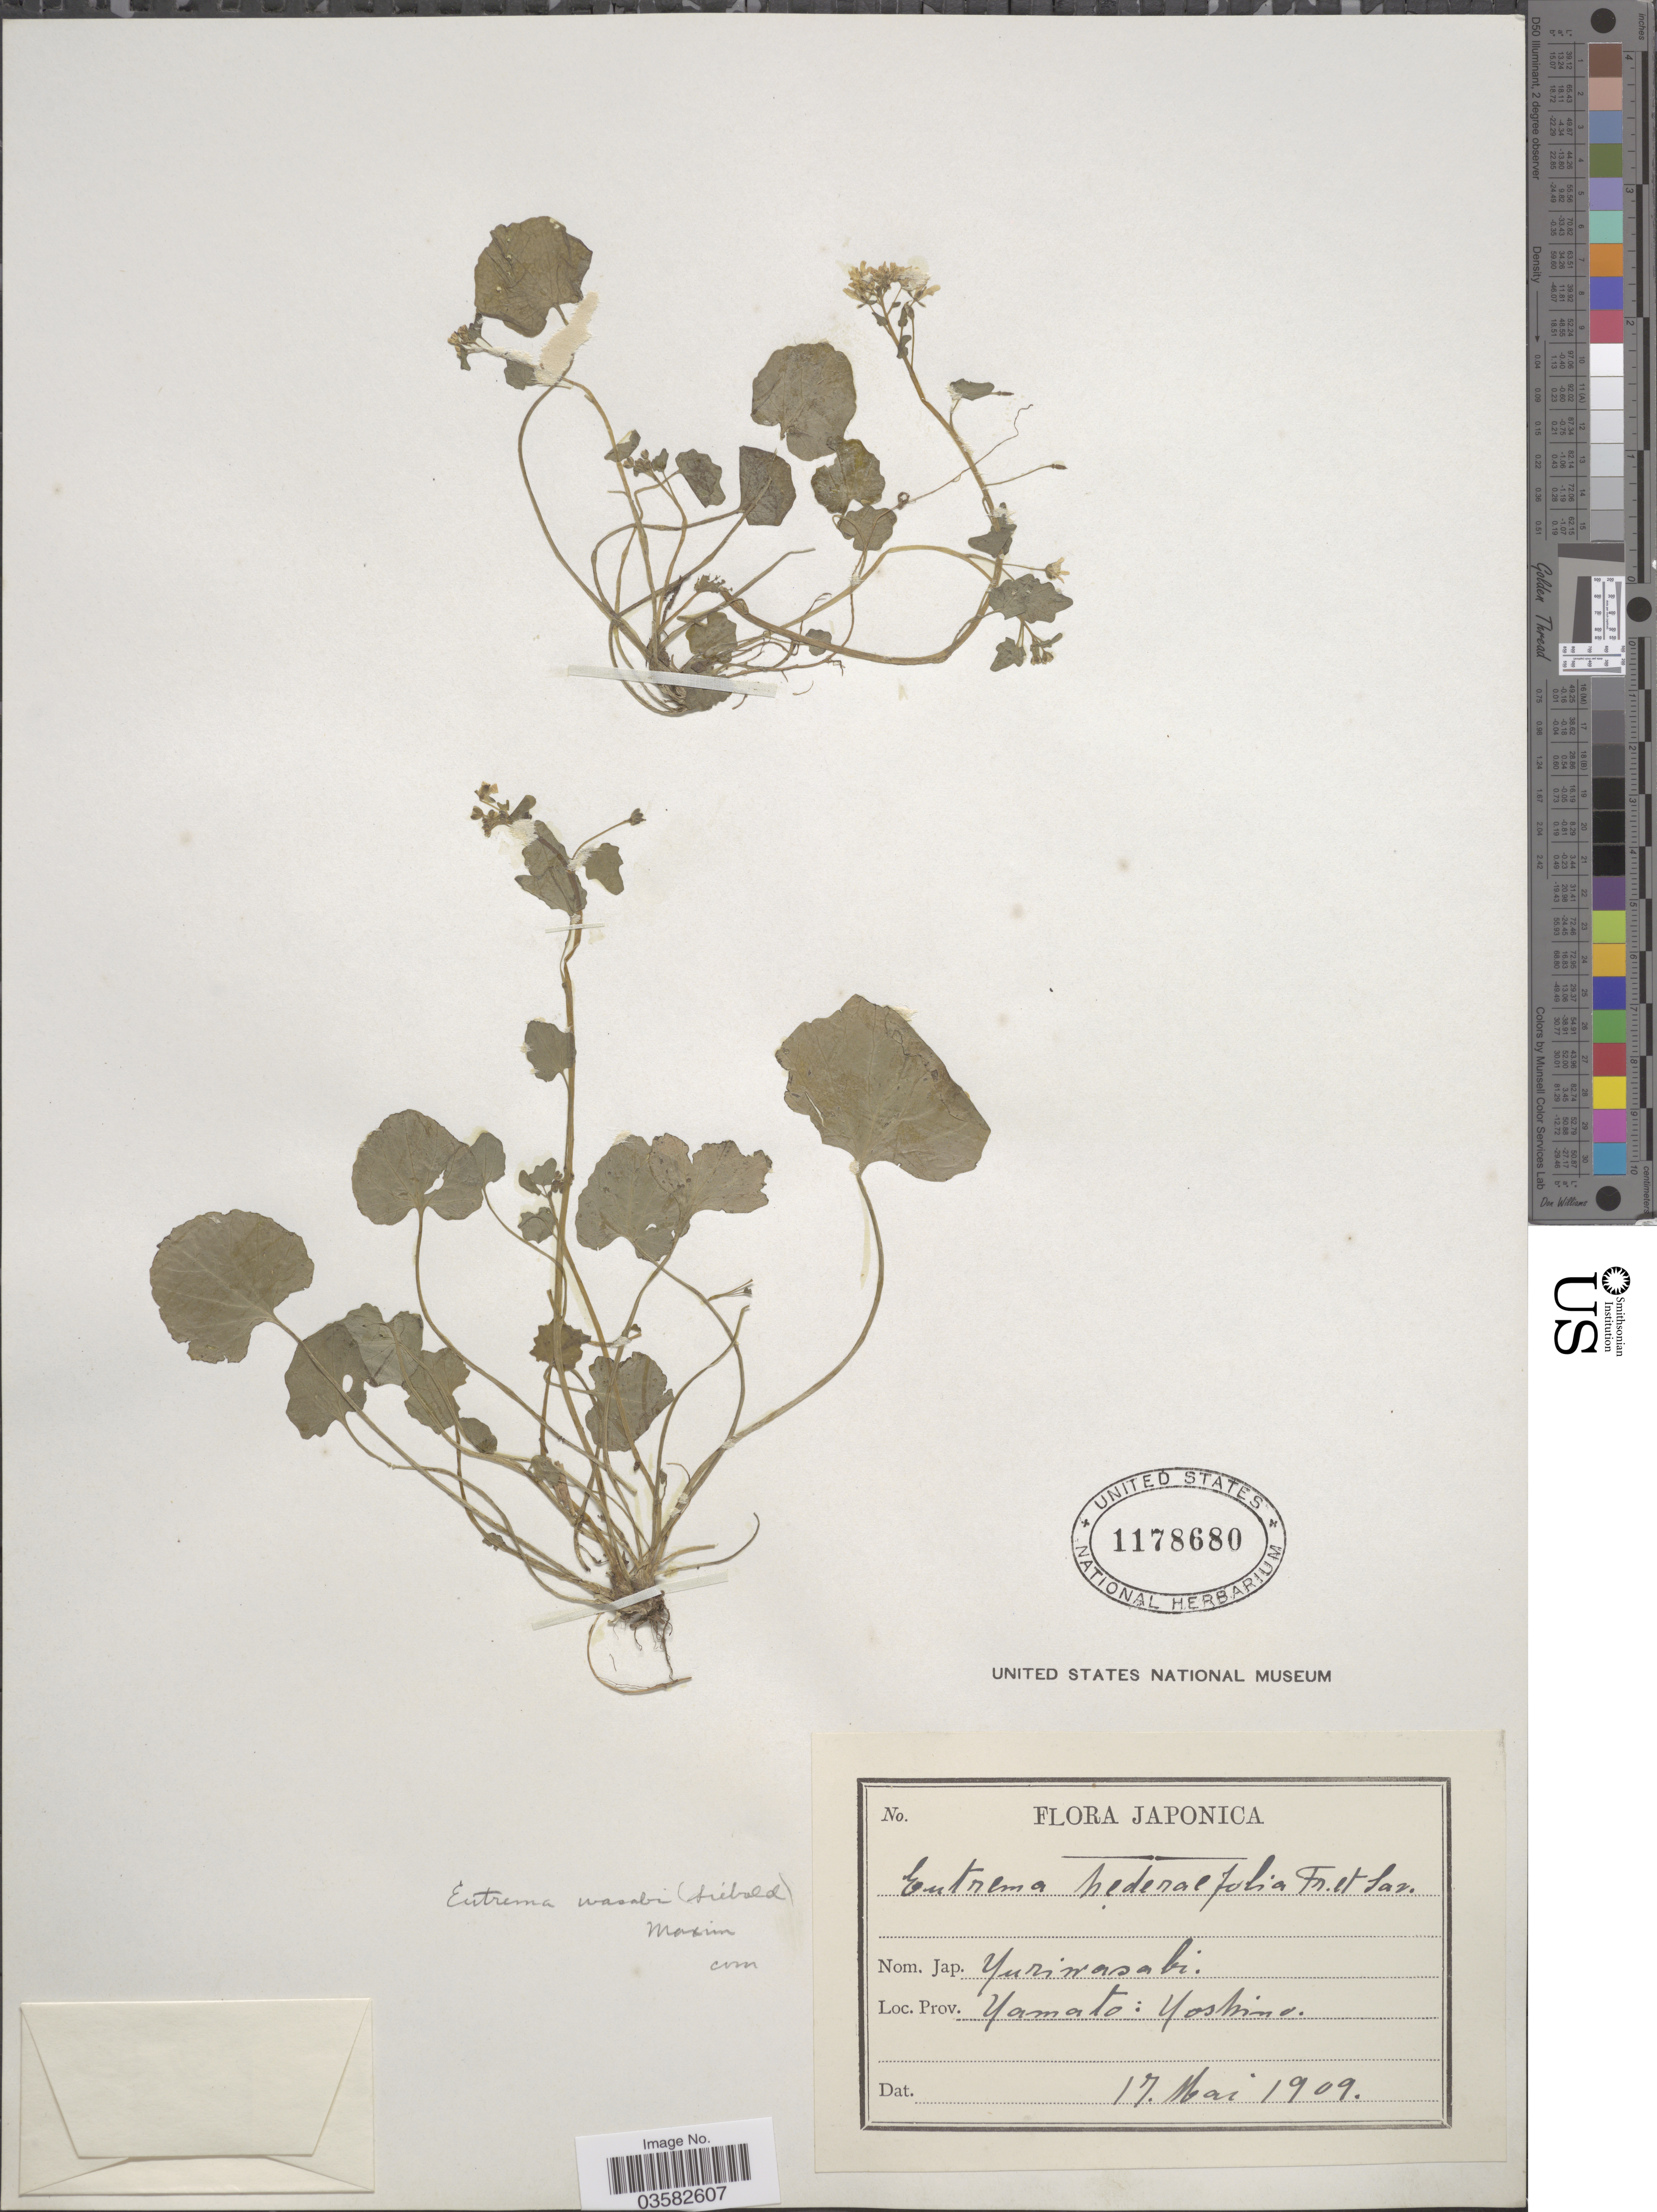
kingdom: Plantae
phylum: Tracheophyta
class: Magnoliopsida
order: Brassicales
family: Brassicaceae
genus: Eutrema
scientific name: Eutrema japonicum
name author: (Miq.) Koidz.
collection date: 1909-05-17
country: Japan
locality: Prov. Yamato: Yoshino.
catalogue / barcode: US 1178680